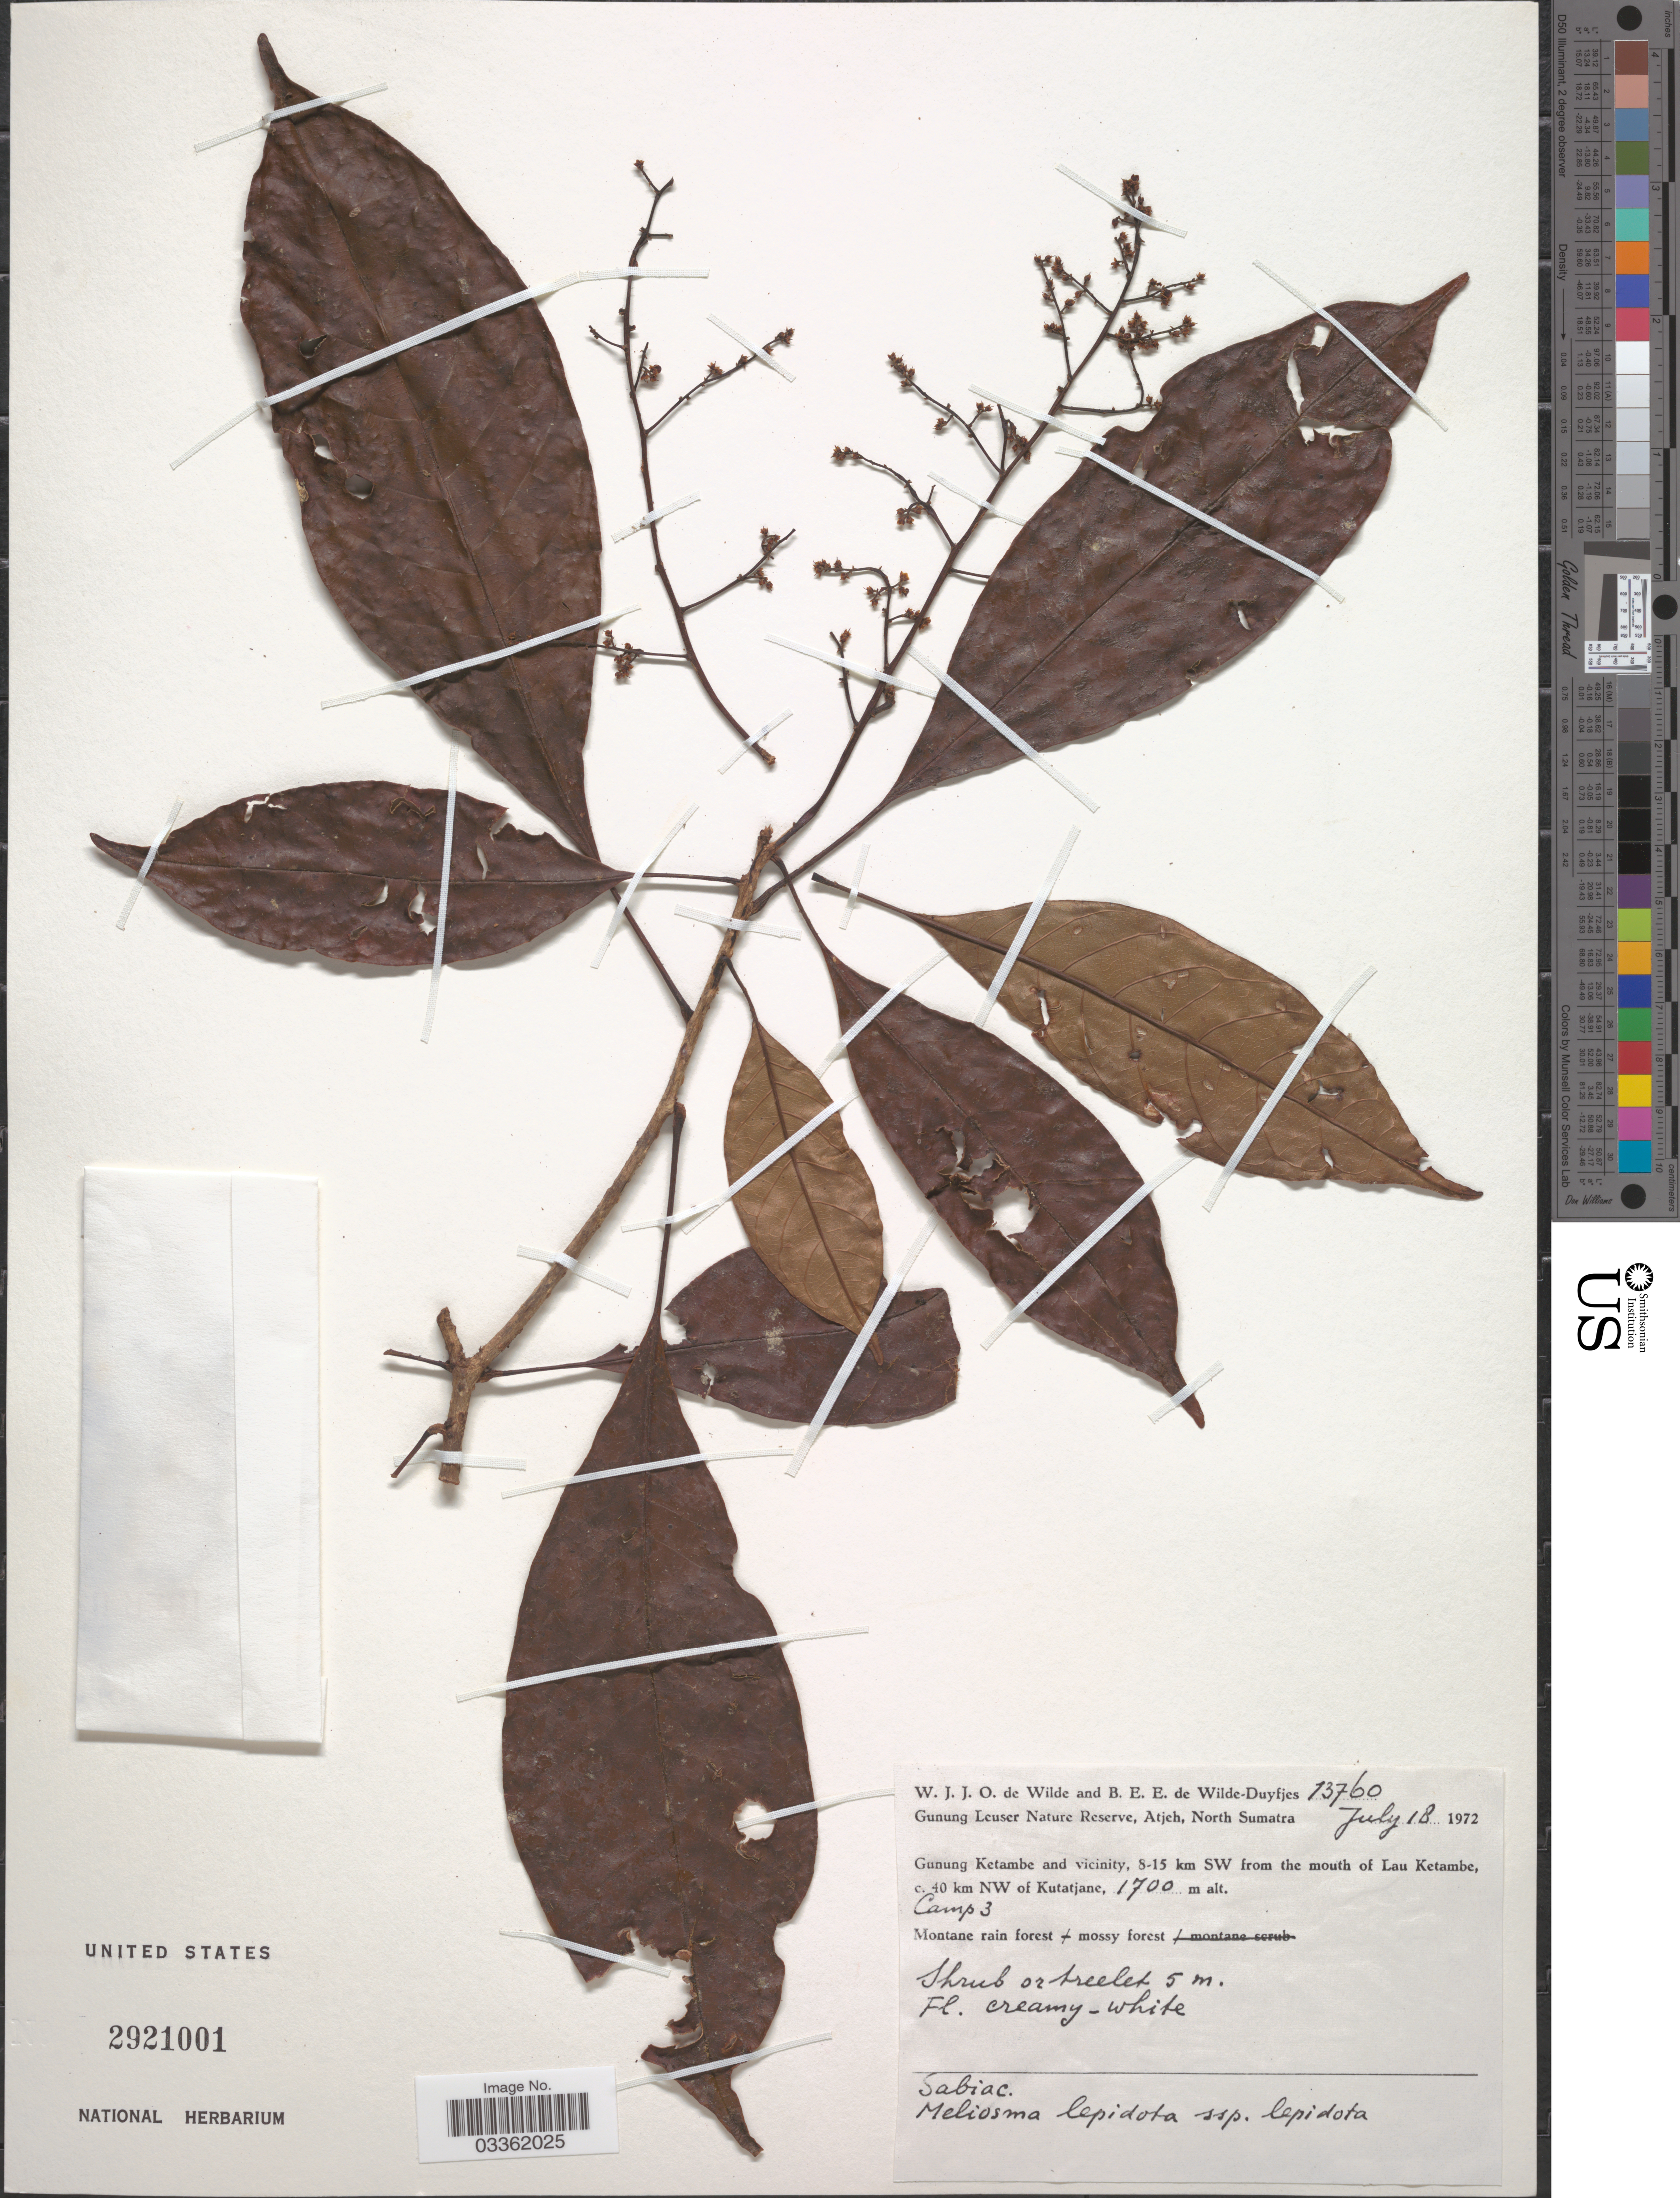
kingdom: Plantae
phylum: Tracheophyta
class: Magnoliopsida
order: Proteales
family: Sabiaceae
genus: Meliosma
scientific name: Meliosma lepidota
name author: Blume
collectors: W. J. de Wilde & B. E. de Wilde-Duyfjes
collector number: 13760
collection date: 1972-07-18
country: Indonesia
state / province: Sumatra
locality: Gunung Leuser Nature Reserve, Atjeh, North Sumatra. Gunung Ketambe and vicinity, 8-15 km SW from the mouth of Lau Ketambe, c. 40 km NW of Kutatjane. Camp 3.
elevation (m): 1700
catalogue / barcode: US 2921001